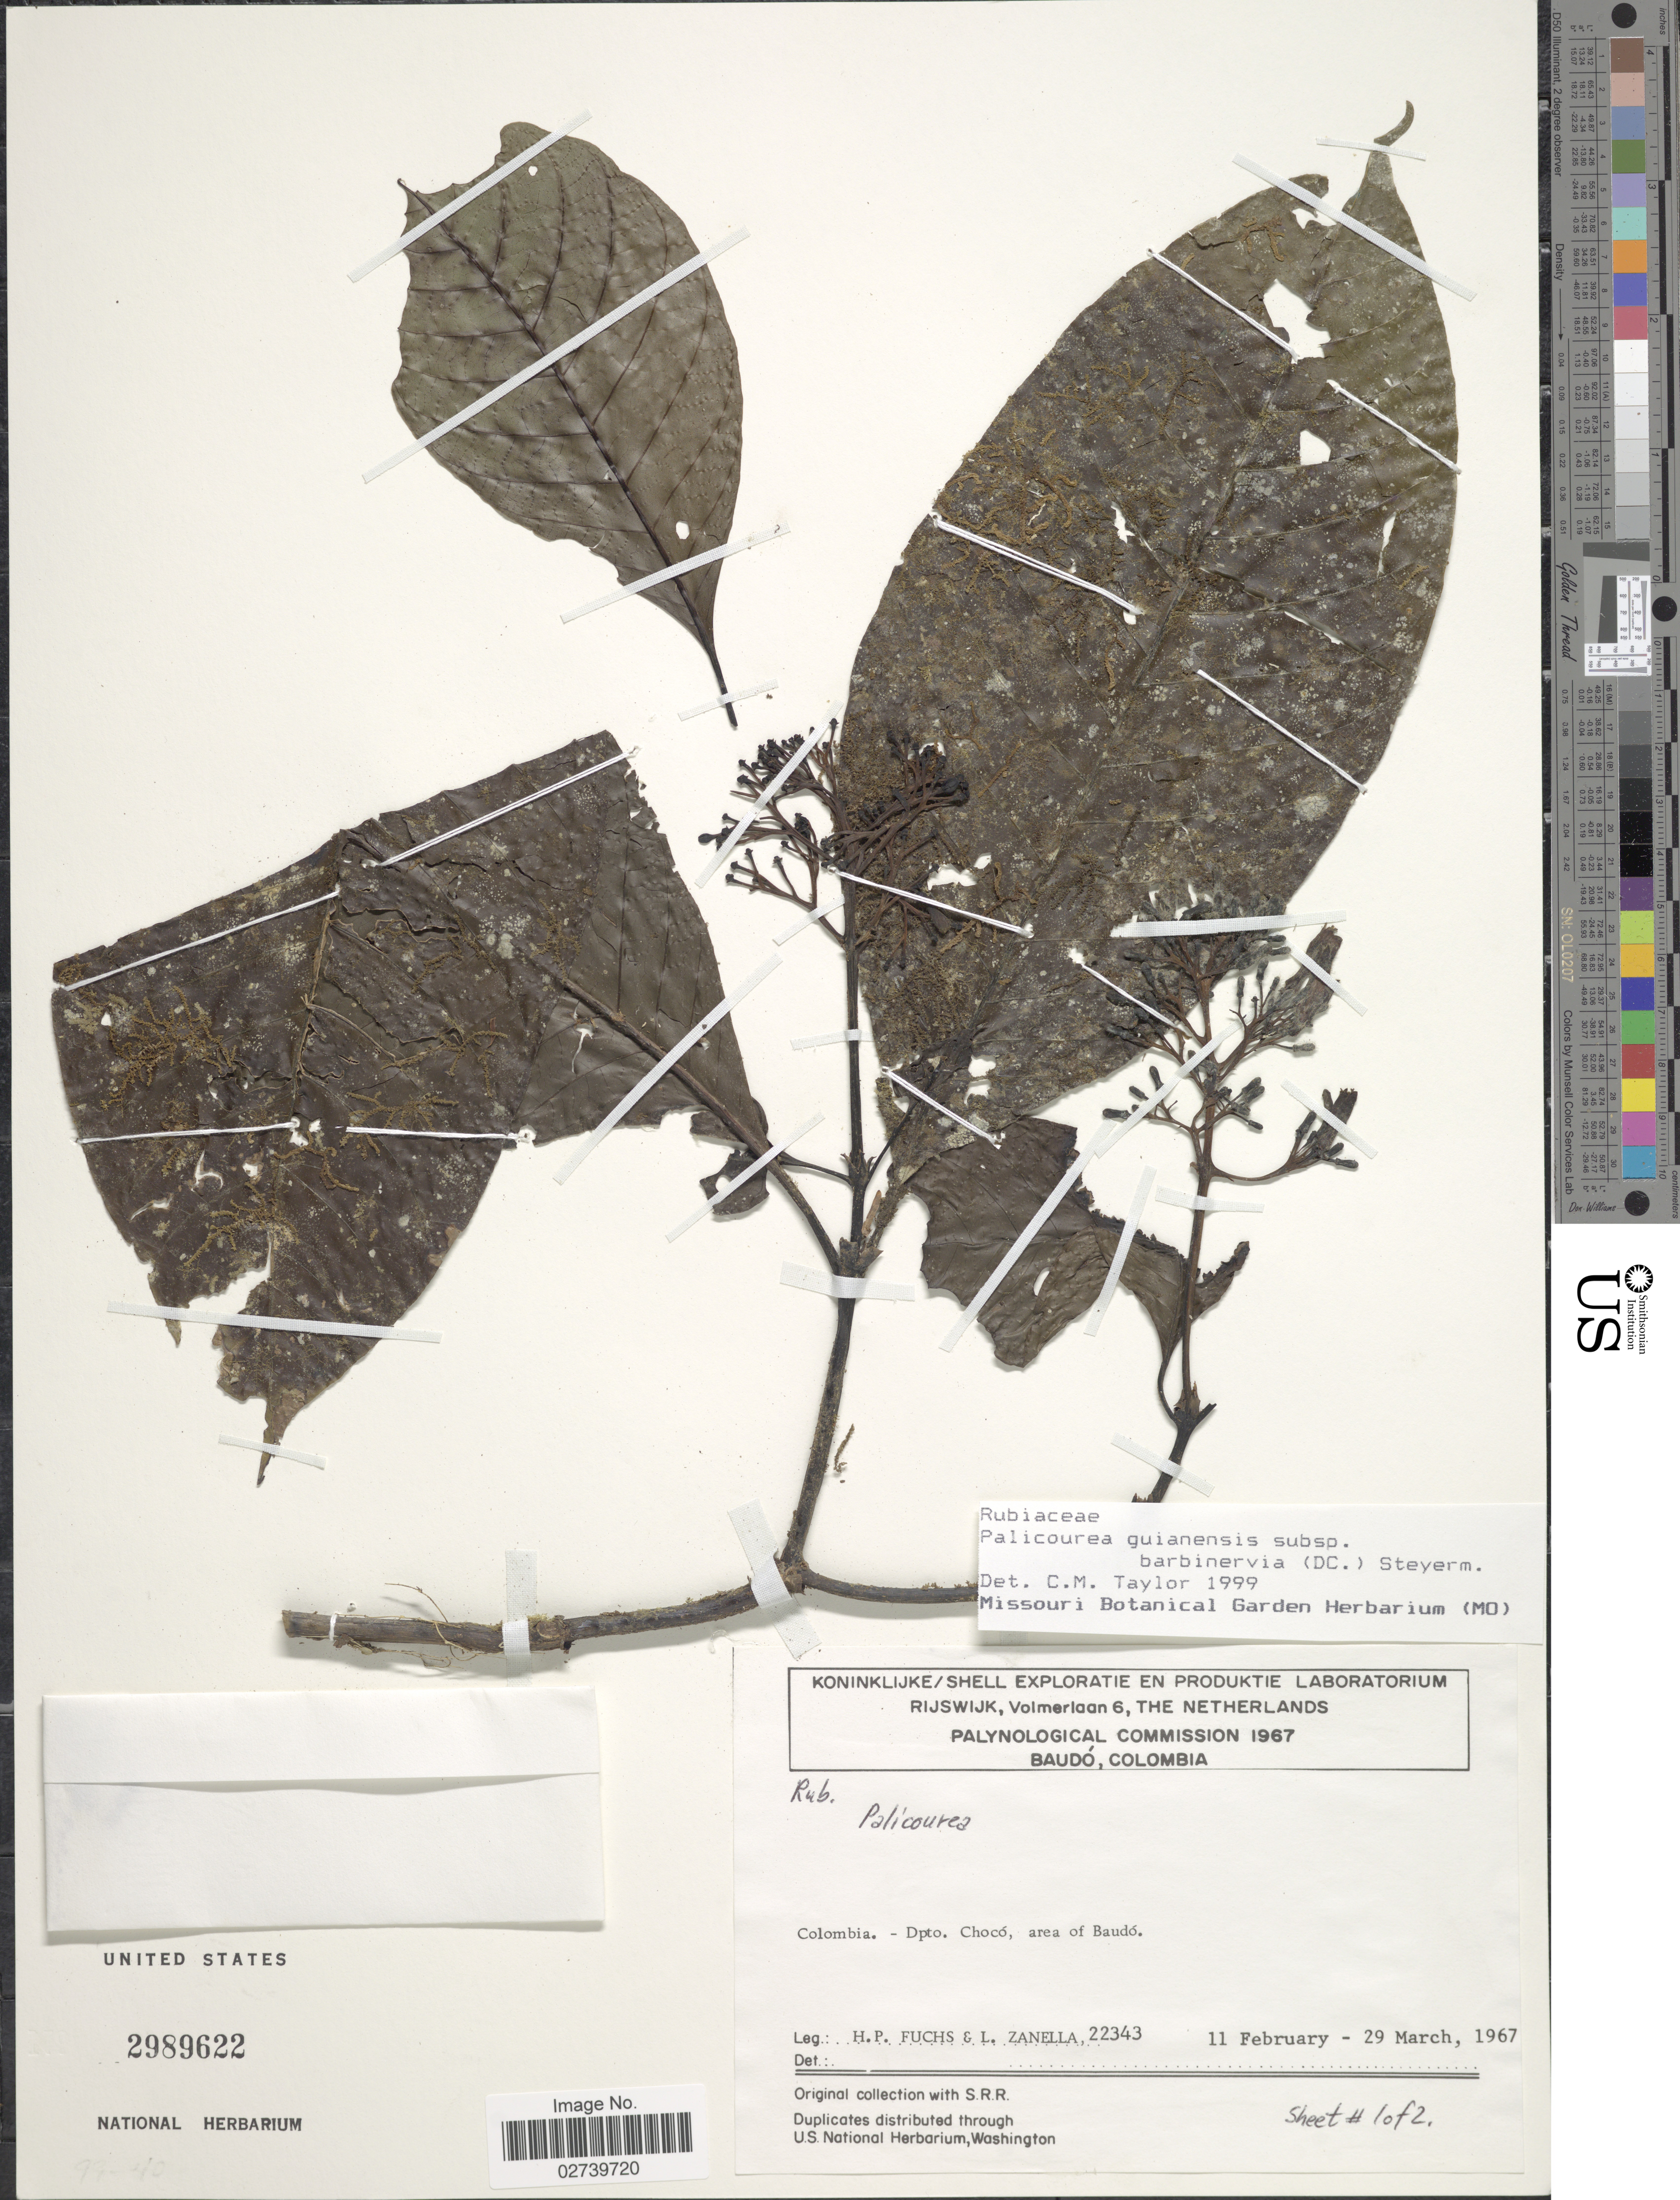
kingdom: Plantae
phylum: Tracheophyta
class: Magnoliopsida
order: Gentianales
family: Rubiaceae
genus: Palicourea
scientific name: Palicourea guianensis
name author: Aubl.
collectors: H. P. Fuchs & L. Zanella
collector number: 22343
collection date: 1967-02-11/1967-03-29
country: Colombia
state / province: Chocó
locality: Area of Baudó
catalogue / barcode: US 2989622